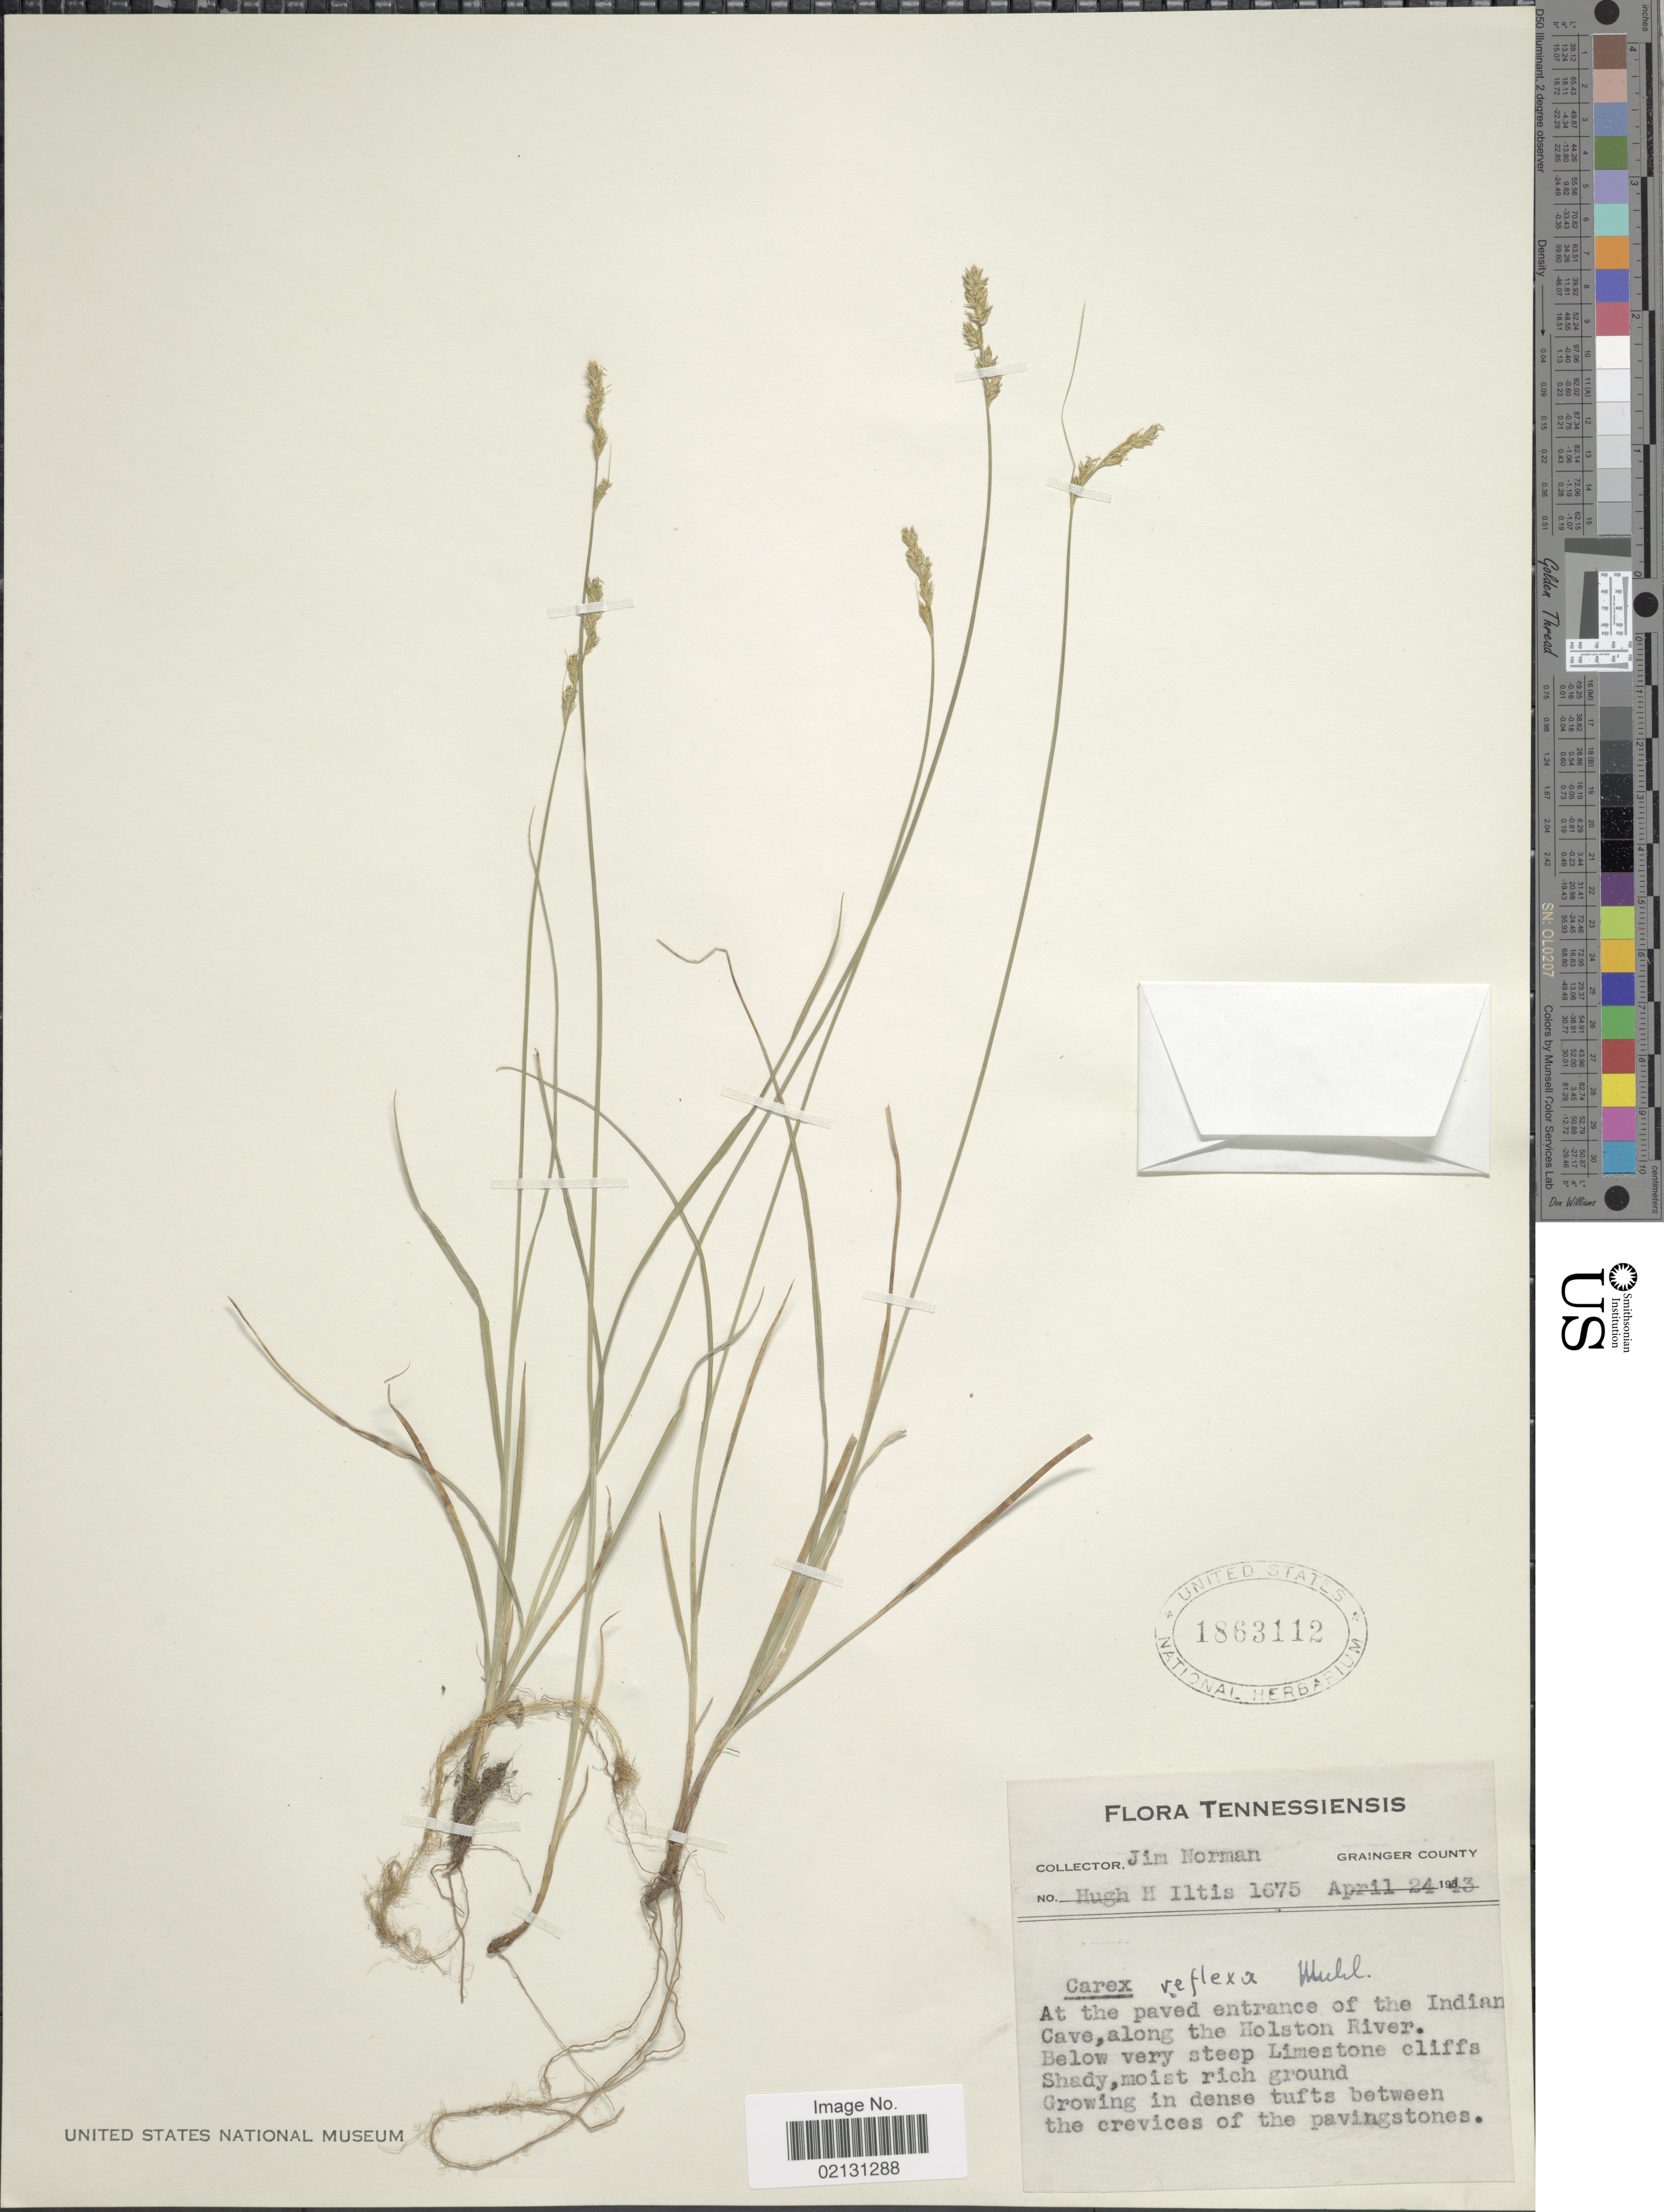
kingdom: Plantae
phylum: Tracheophyta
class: Liliopsida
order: Poales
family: Cyperaceae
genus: Carex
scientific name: Carex retroflexa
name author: Muhl. ex Willd.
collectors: J. Norman & H. Iltis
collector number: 1675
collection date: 1913-04-24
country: United States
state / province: Tennessee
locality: Grainger County, At the paved entrance of the Indian Cave, along the Holston River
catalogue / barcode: US 1863112